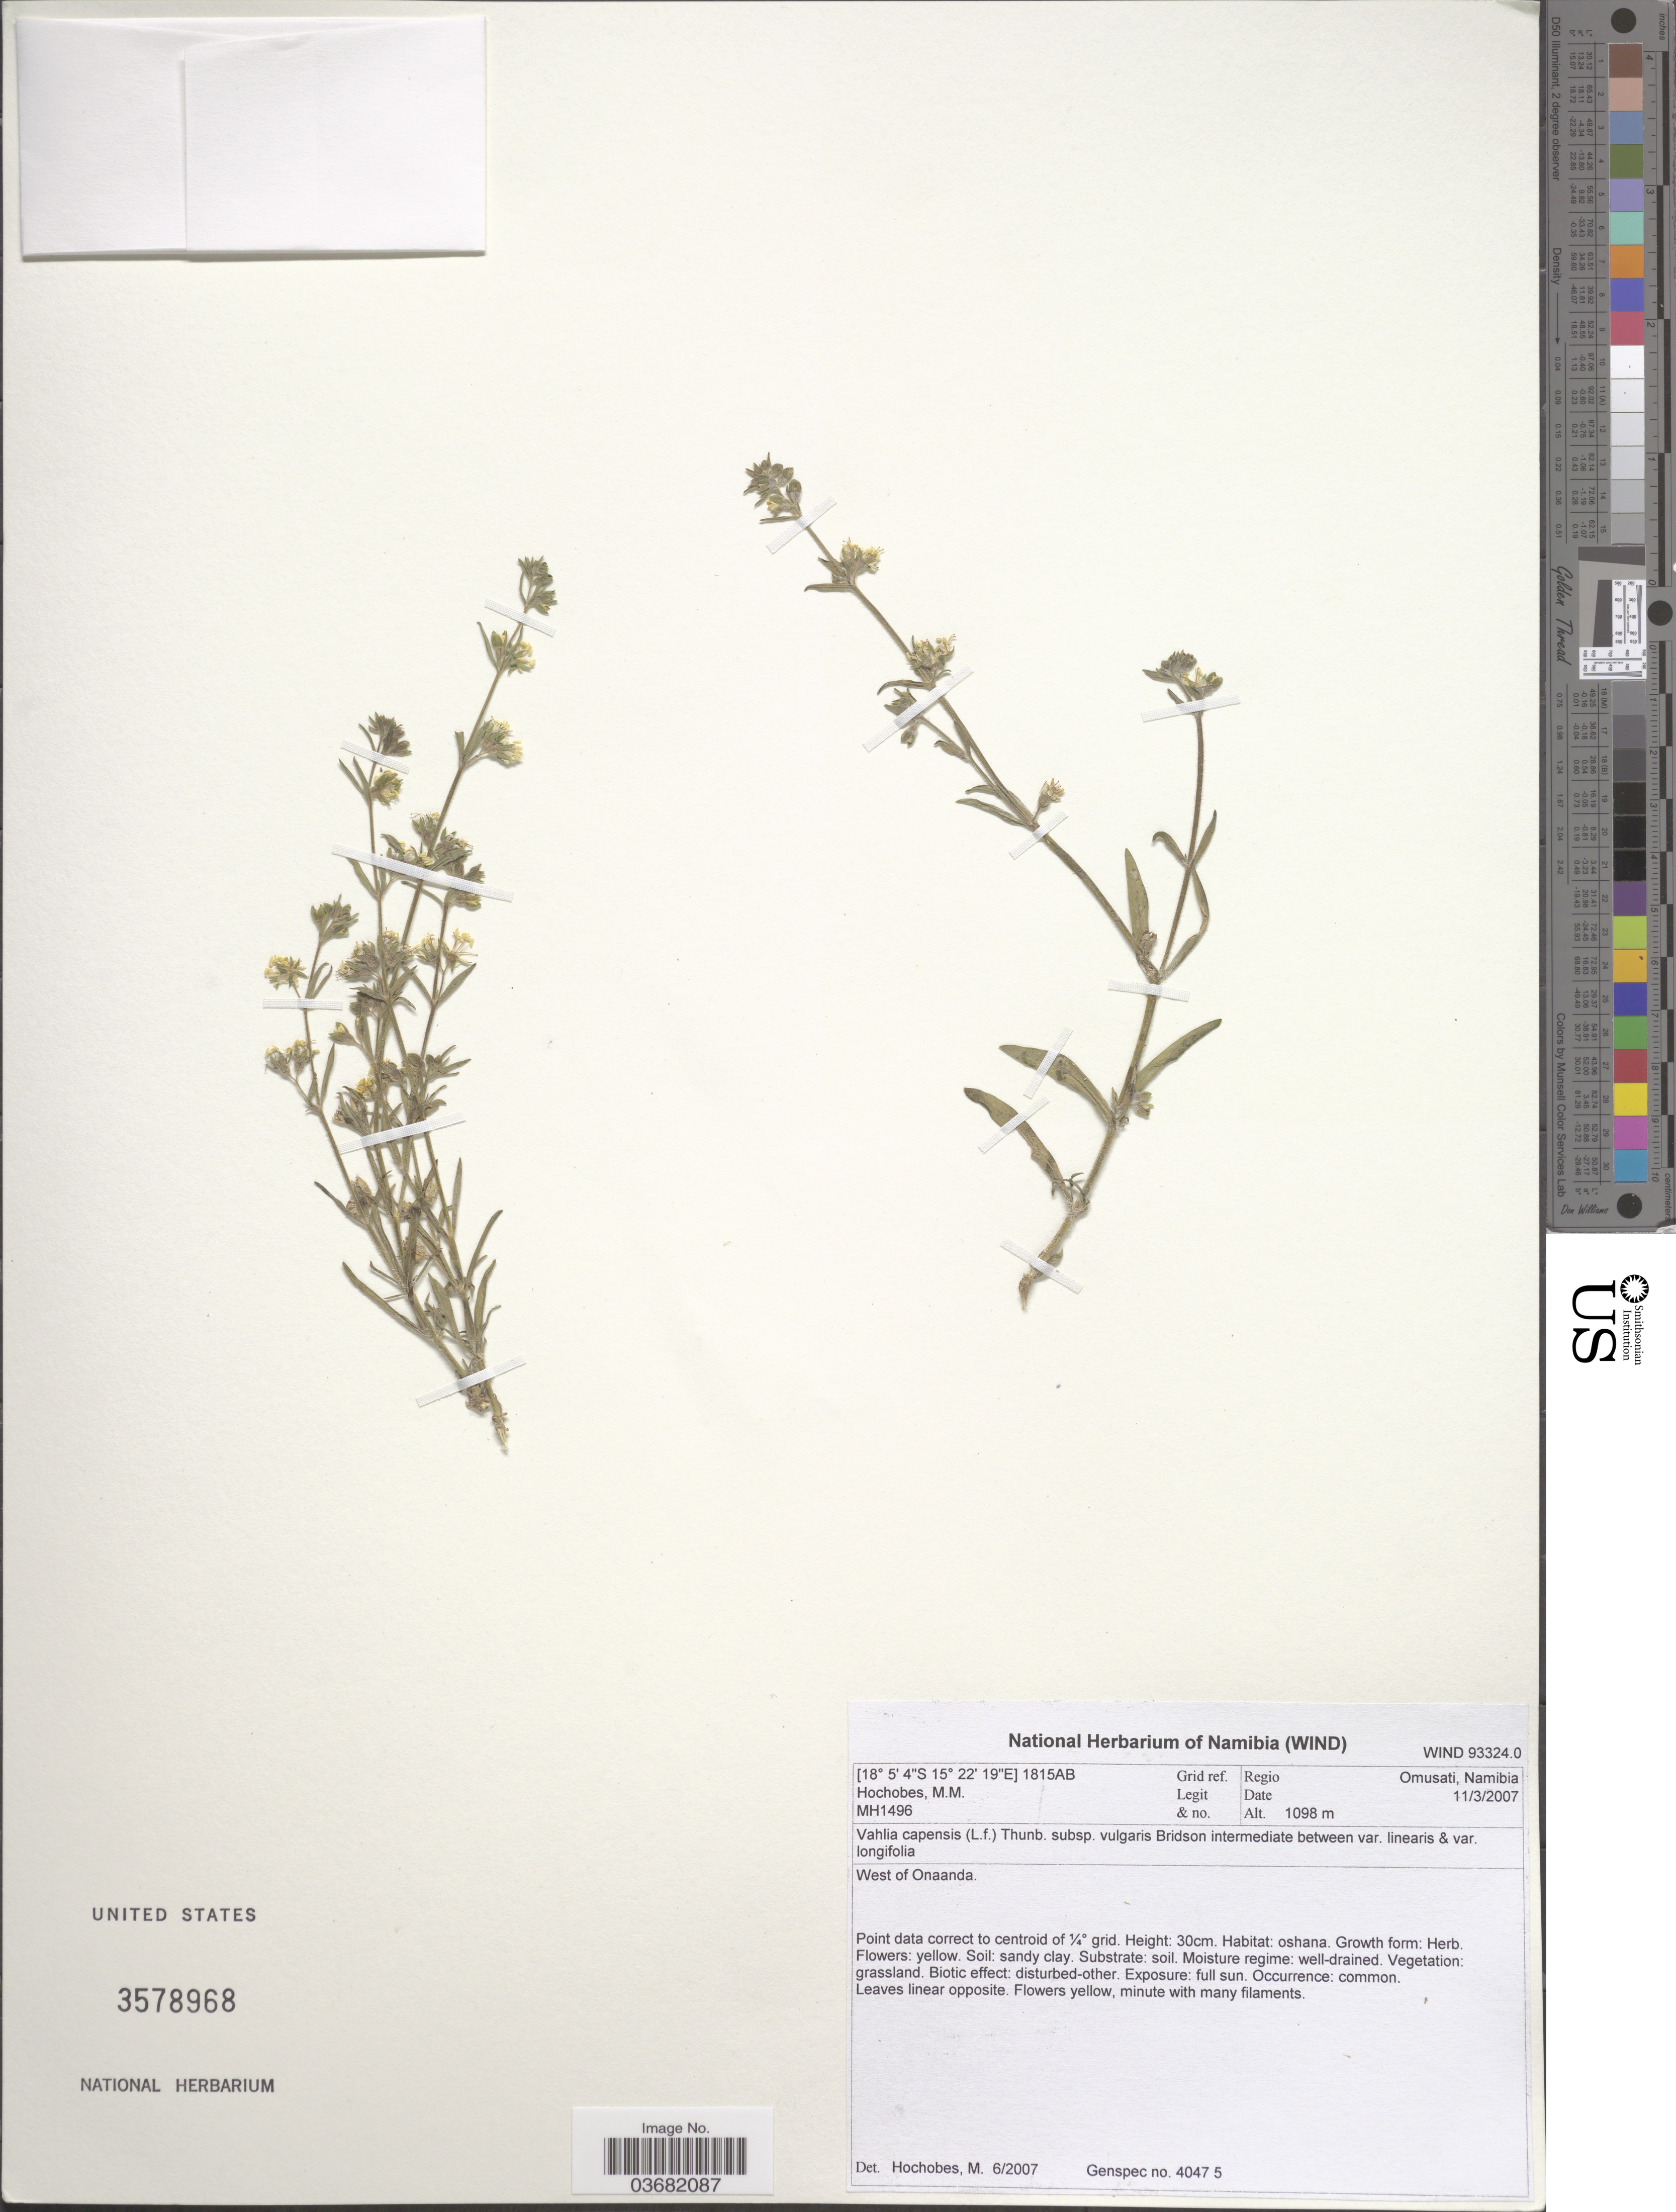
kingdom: Plantae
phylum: Tracheophyta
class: Magnoliopsida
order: Vahliales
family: Vahliaceae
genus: Vahlia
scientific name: Vahlia capensis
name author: (L. f.) Thunb.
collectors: M. Hochobes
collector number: MH1496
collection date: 2007-03-11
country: Namibia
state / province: Omusati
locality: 1815 AB Grid ref. Regio Omusati. West of Onaanda.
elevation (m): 1098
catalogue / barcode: US 3578968